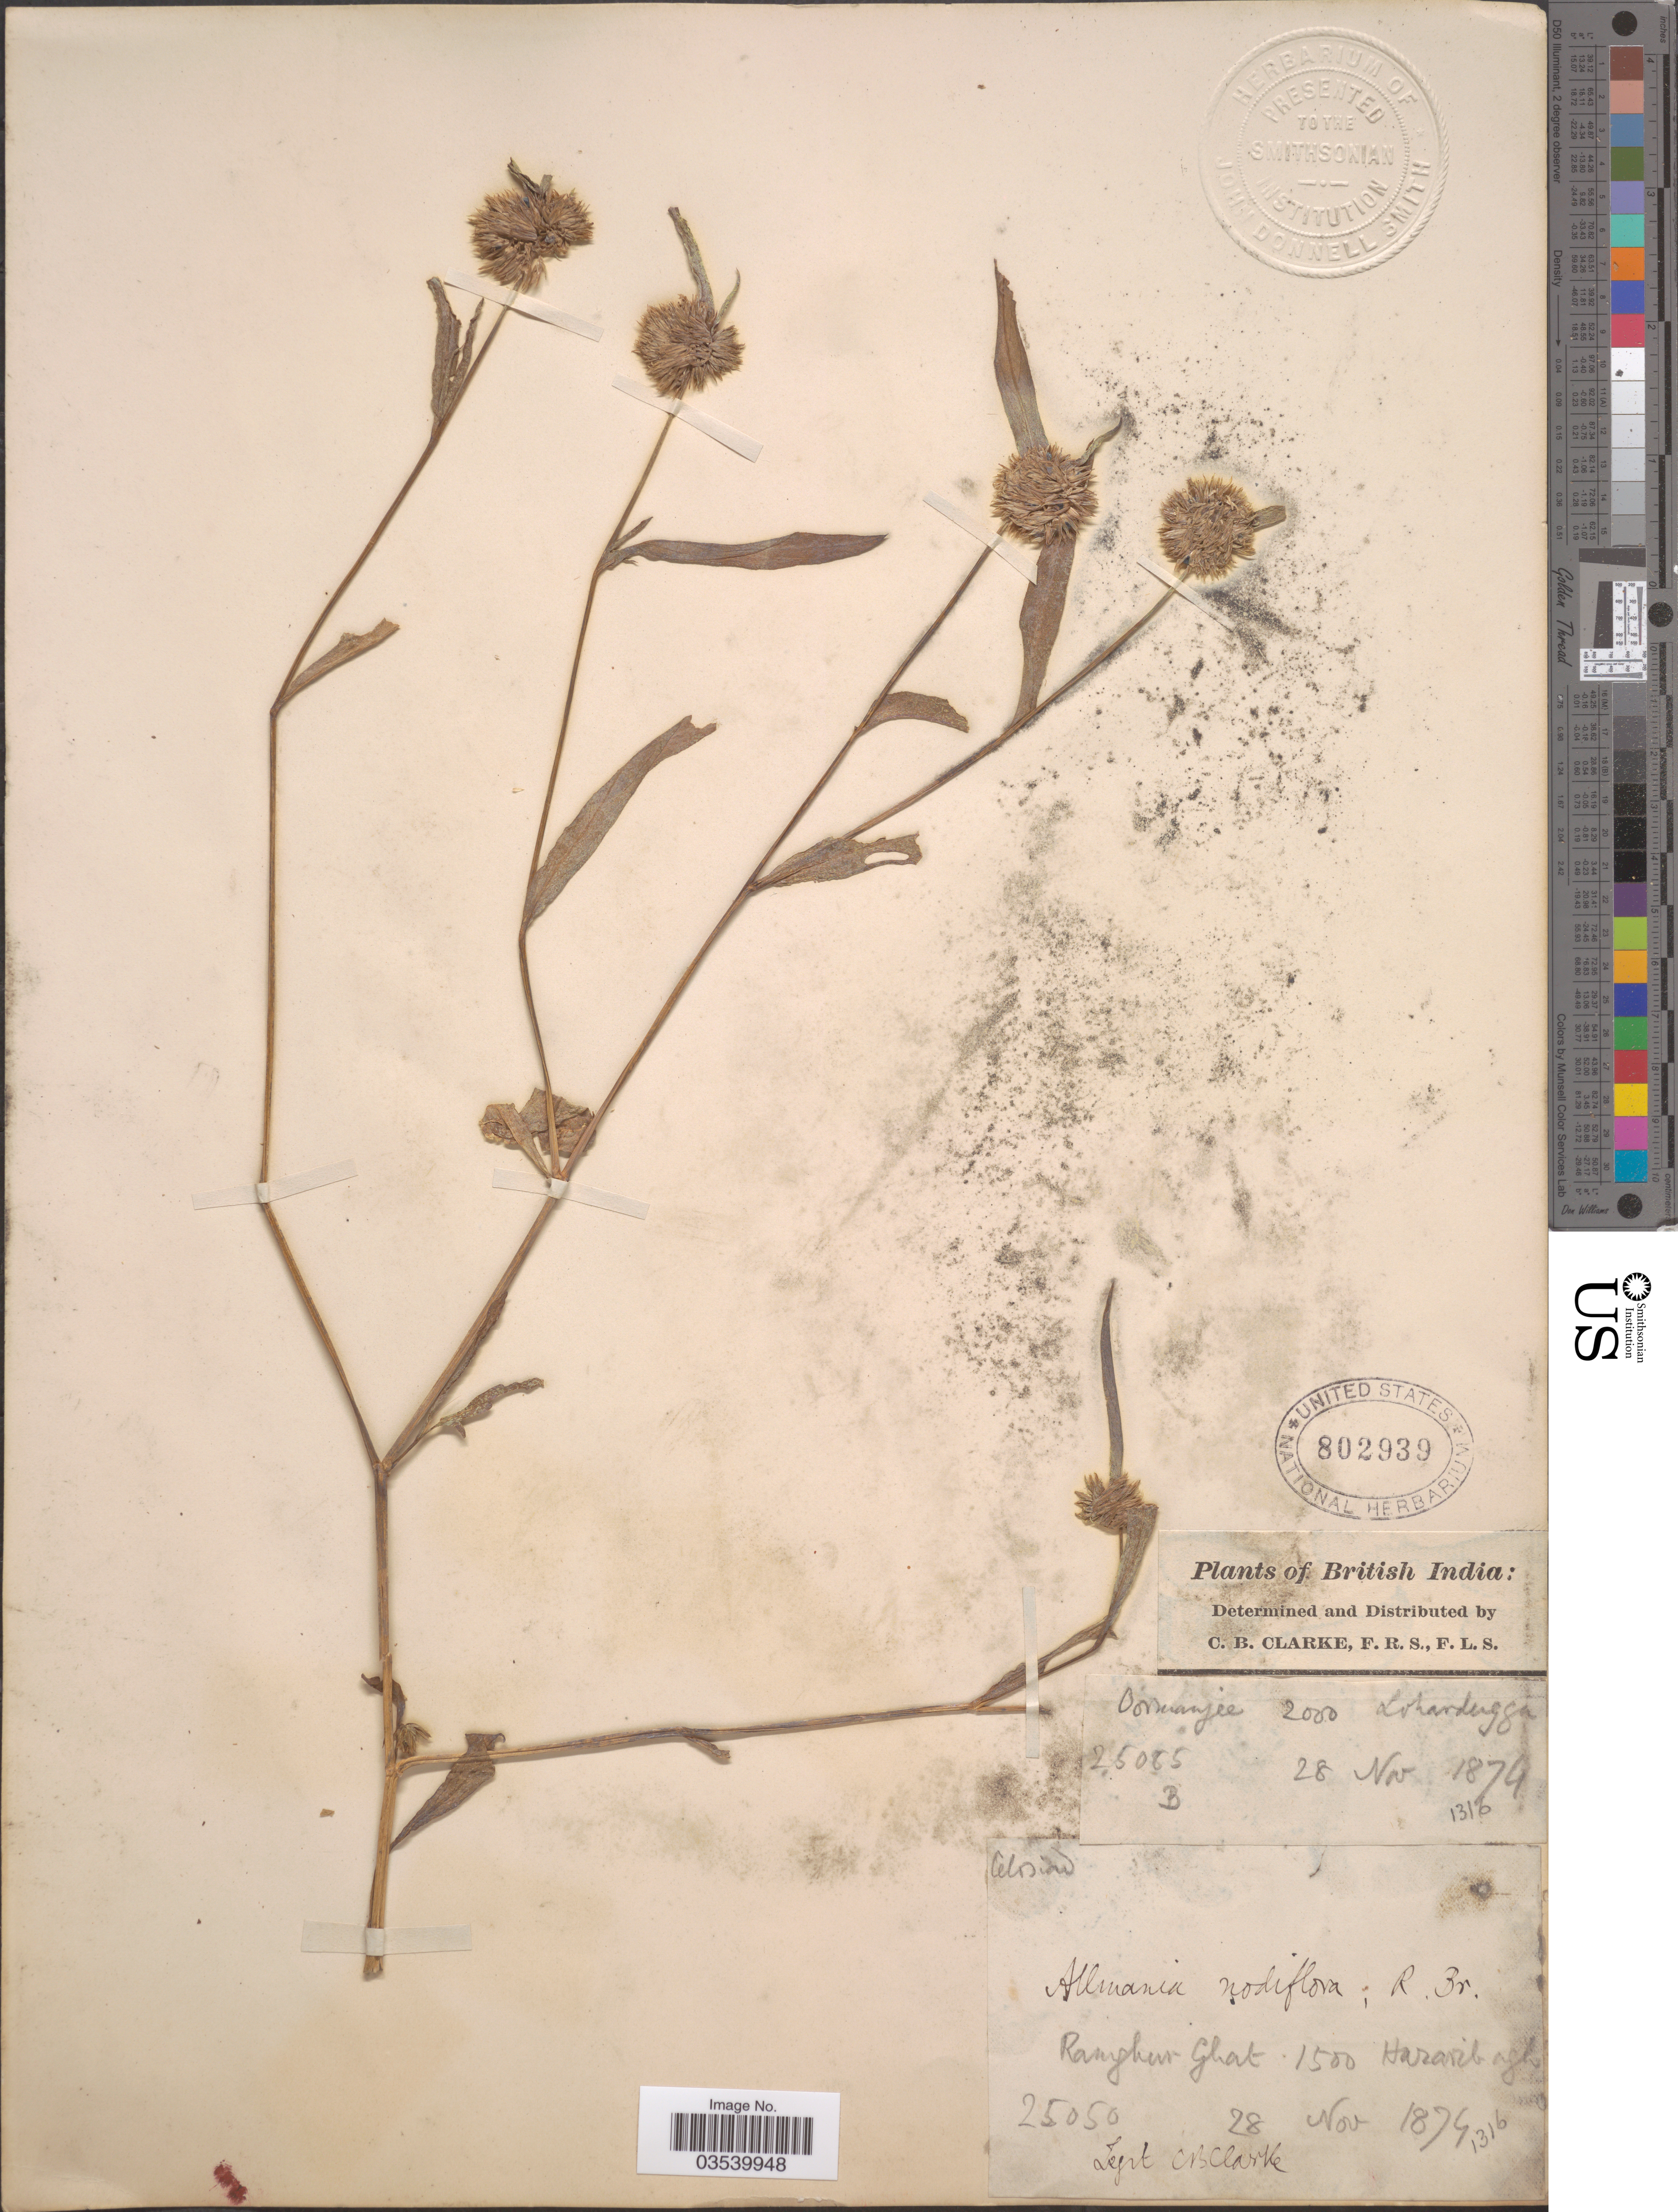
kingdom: Plantae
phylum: Tracheophyta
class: Magnoliopsida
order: Caryophyllales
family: Amaranthaceae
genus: Allmania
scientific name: Allmania nodiflora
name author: (L.) R. Br. ex Wight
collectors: C. B. Clarke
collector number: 25050/25085B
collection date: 1874-11-28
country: India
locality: British India. Oormanjee. Lohardugja. Ramshaw Ghat. Hazaribagh.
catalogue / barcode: US 802939